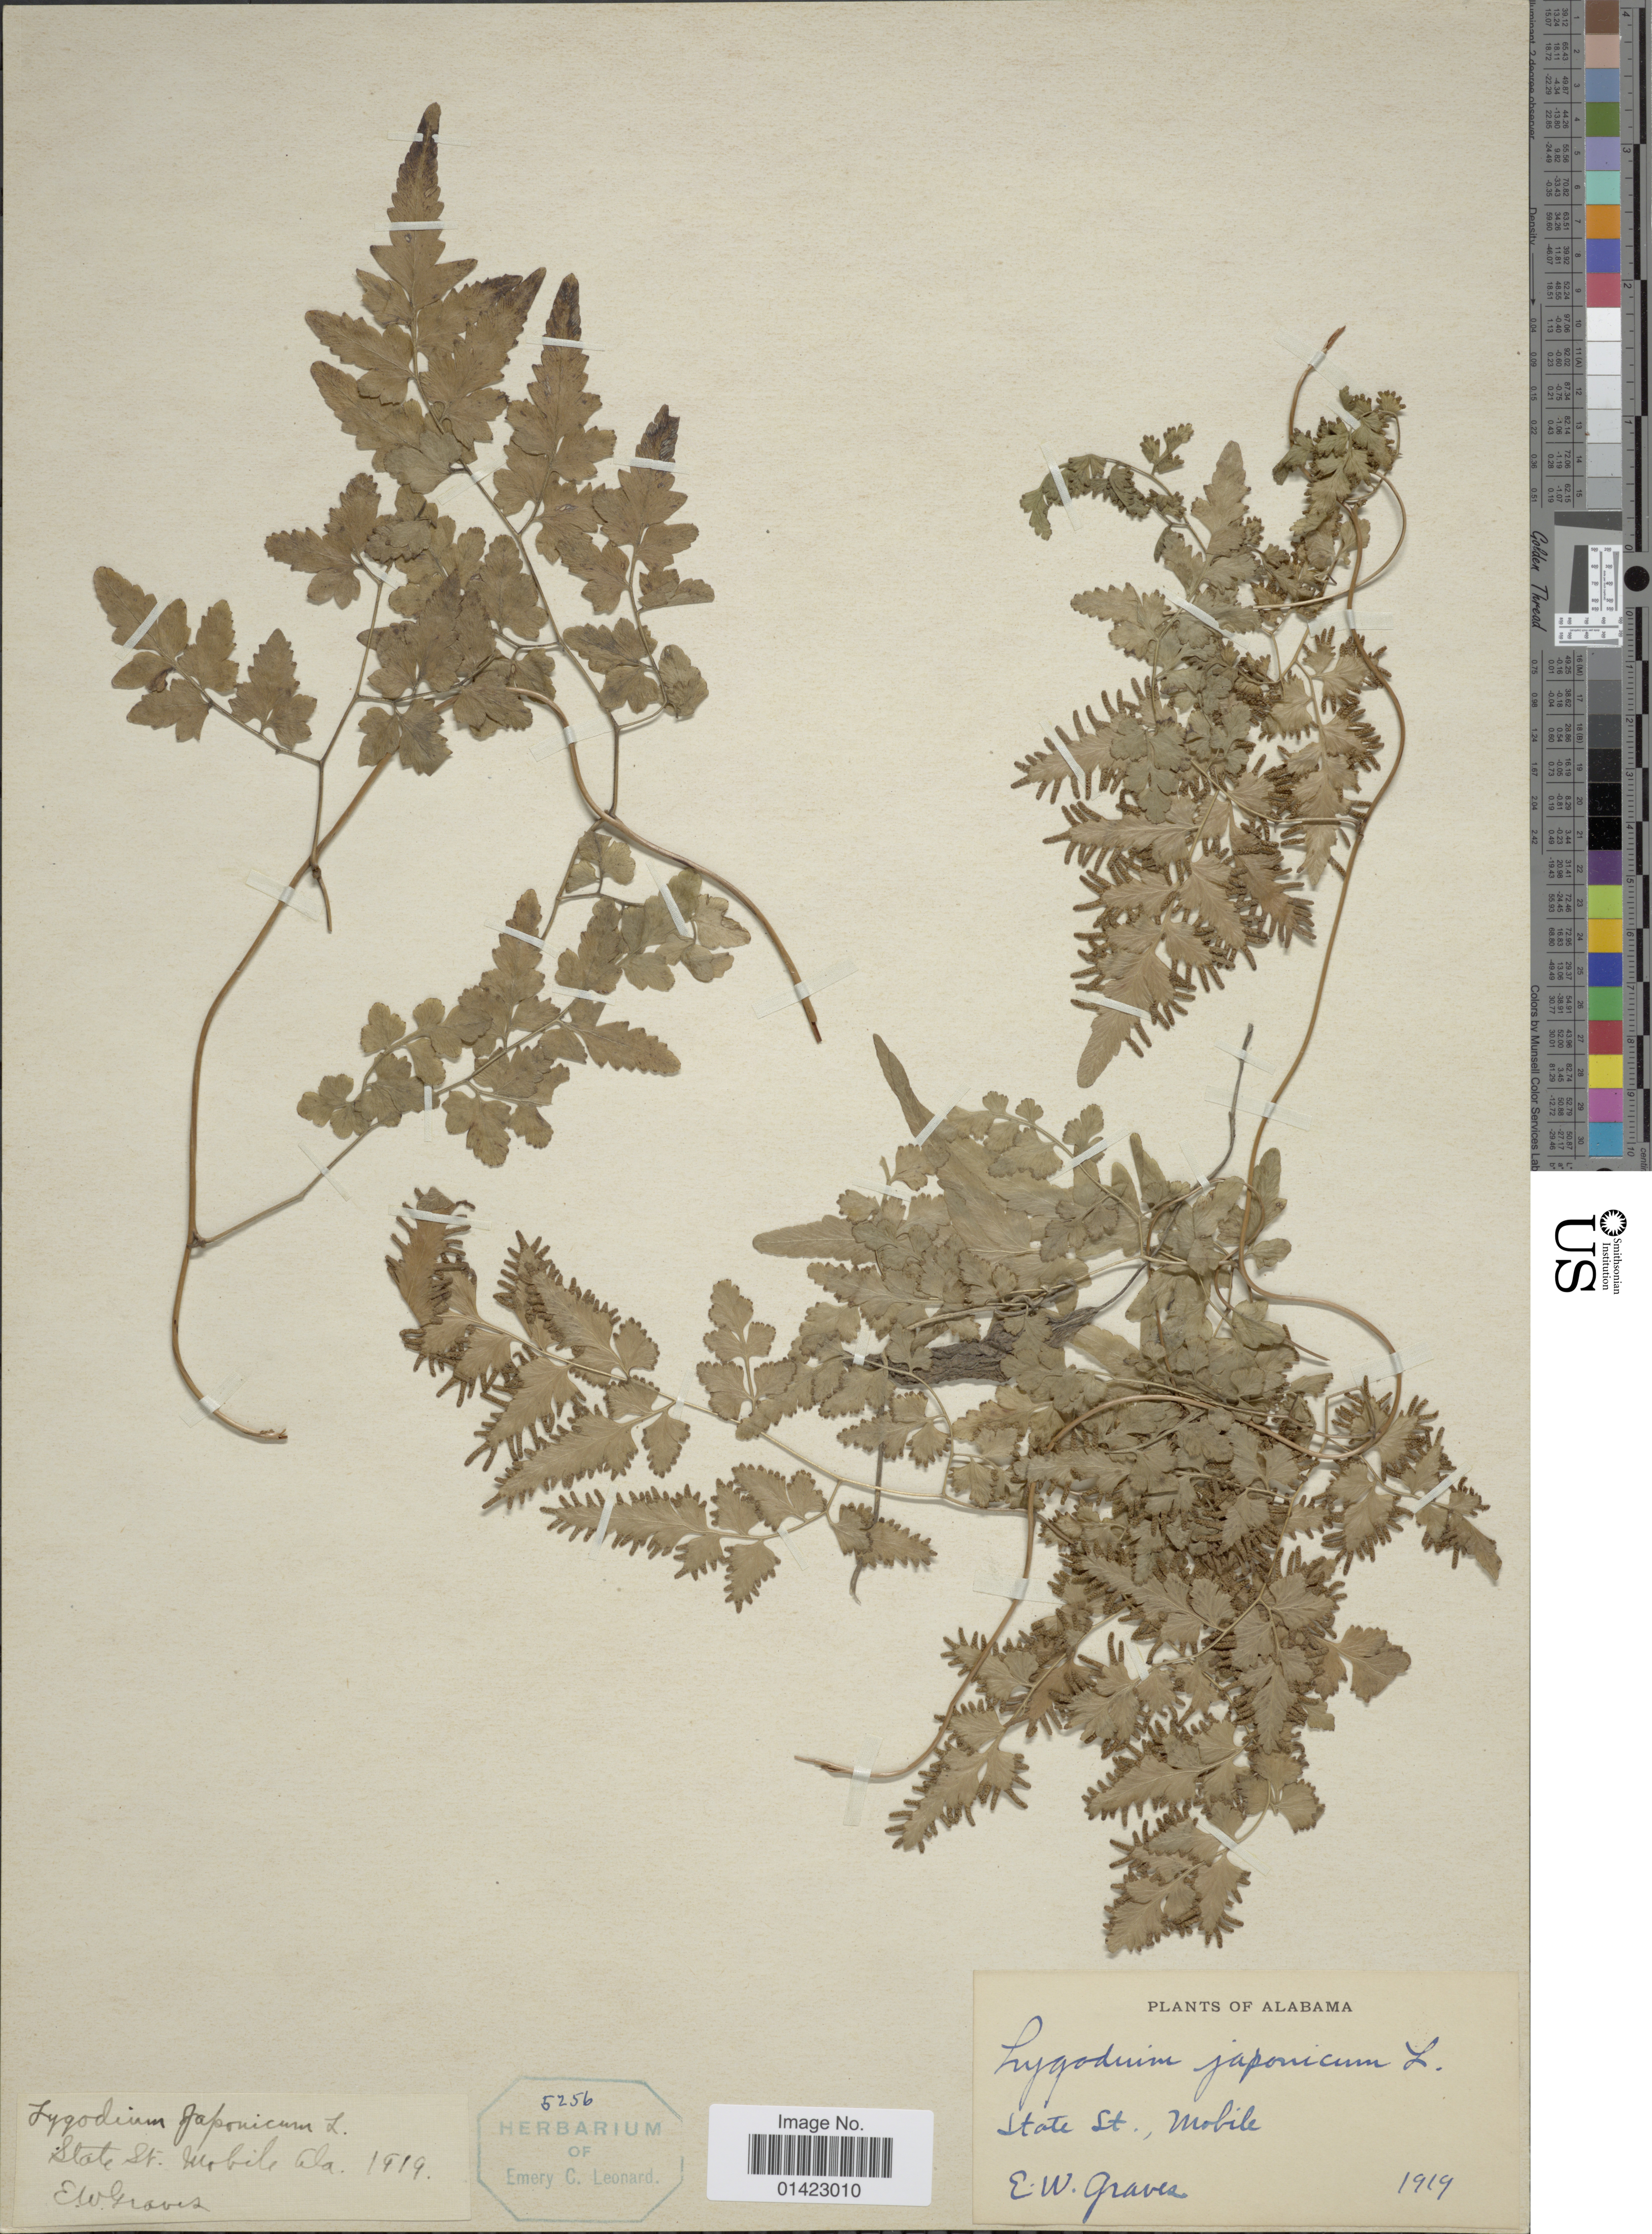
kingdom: Plantae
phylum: Tracheophyta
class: Polypodiopsida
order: Schizaeales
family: Lygodiaceae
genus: Lygodium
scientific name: Lygodium japonicum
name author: (Thunb.) Sw.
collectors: E. Graves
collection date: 1919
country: United States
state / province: Alabama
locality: State of St. Mobile